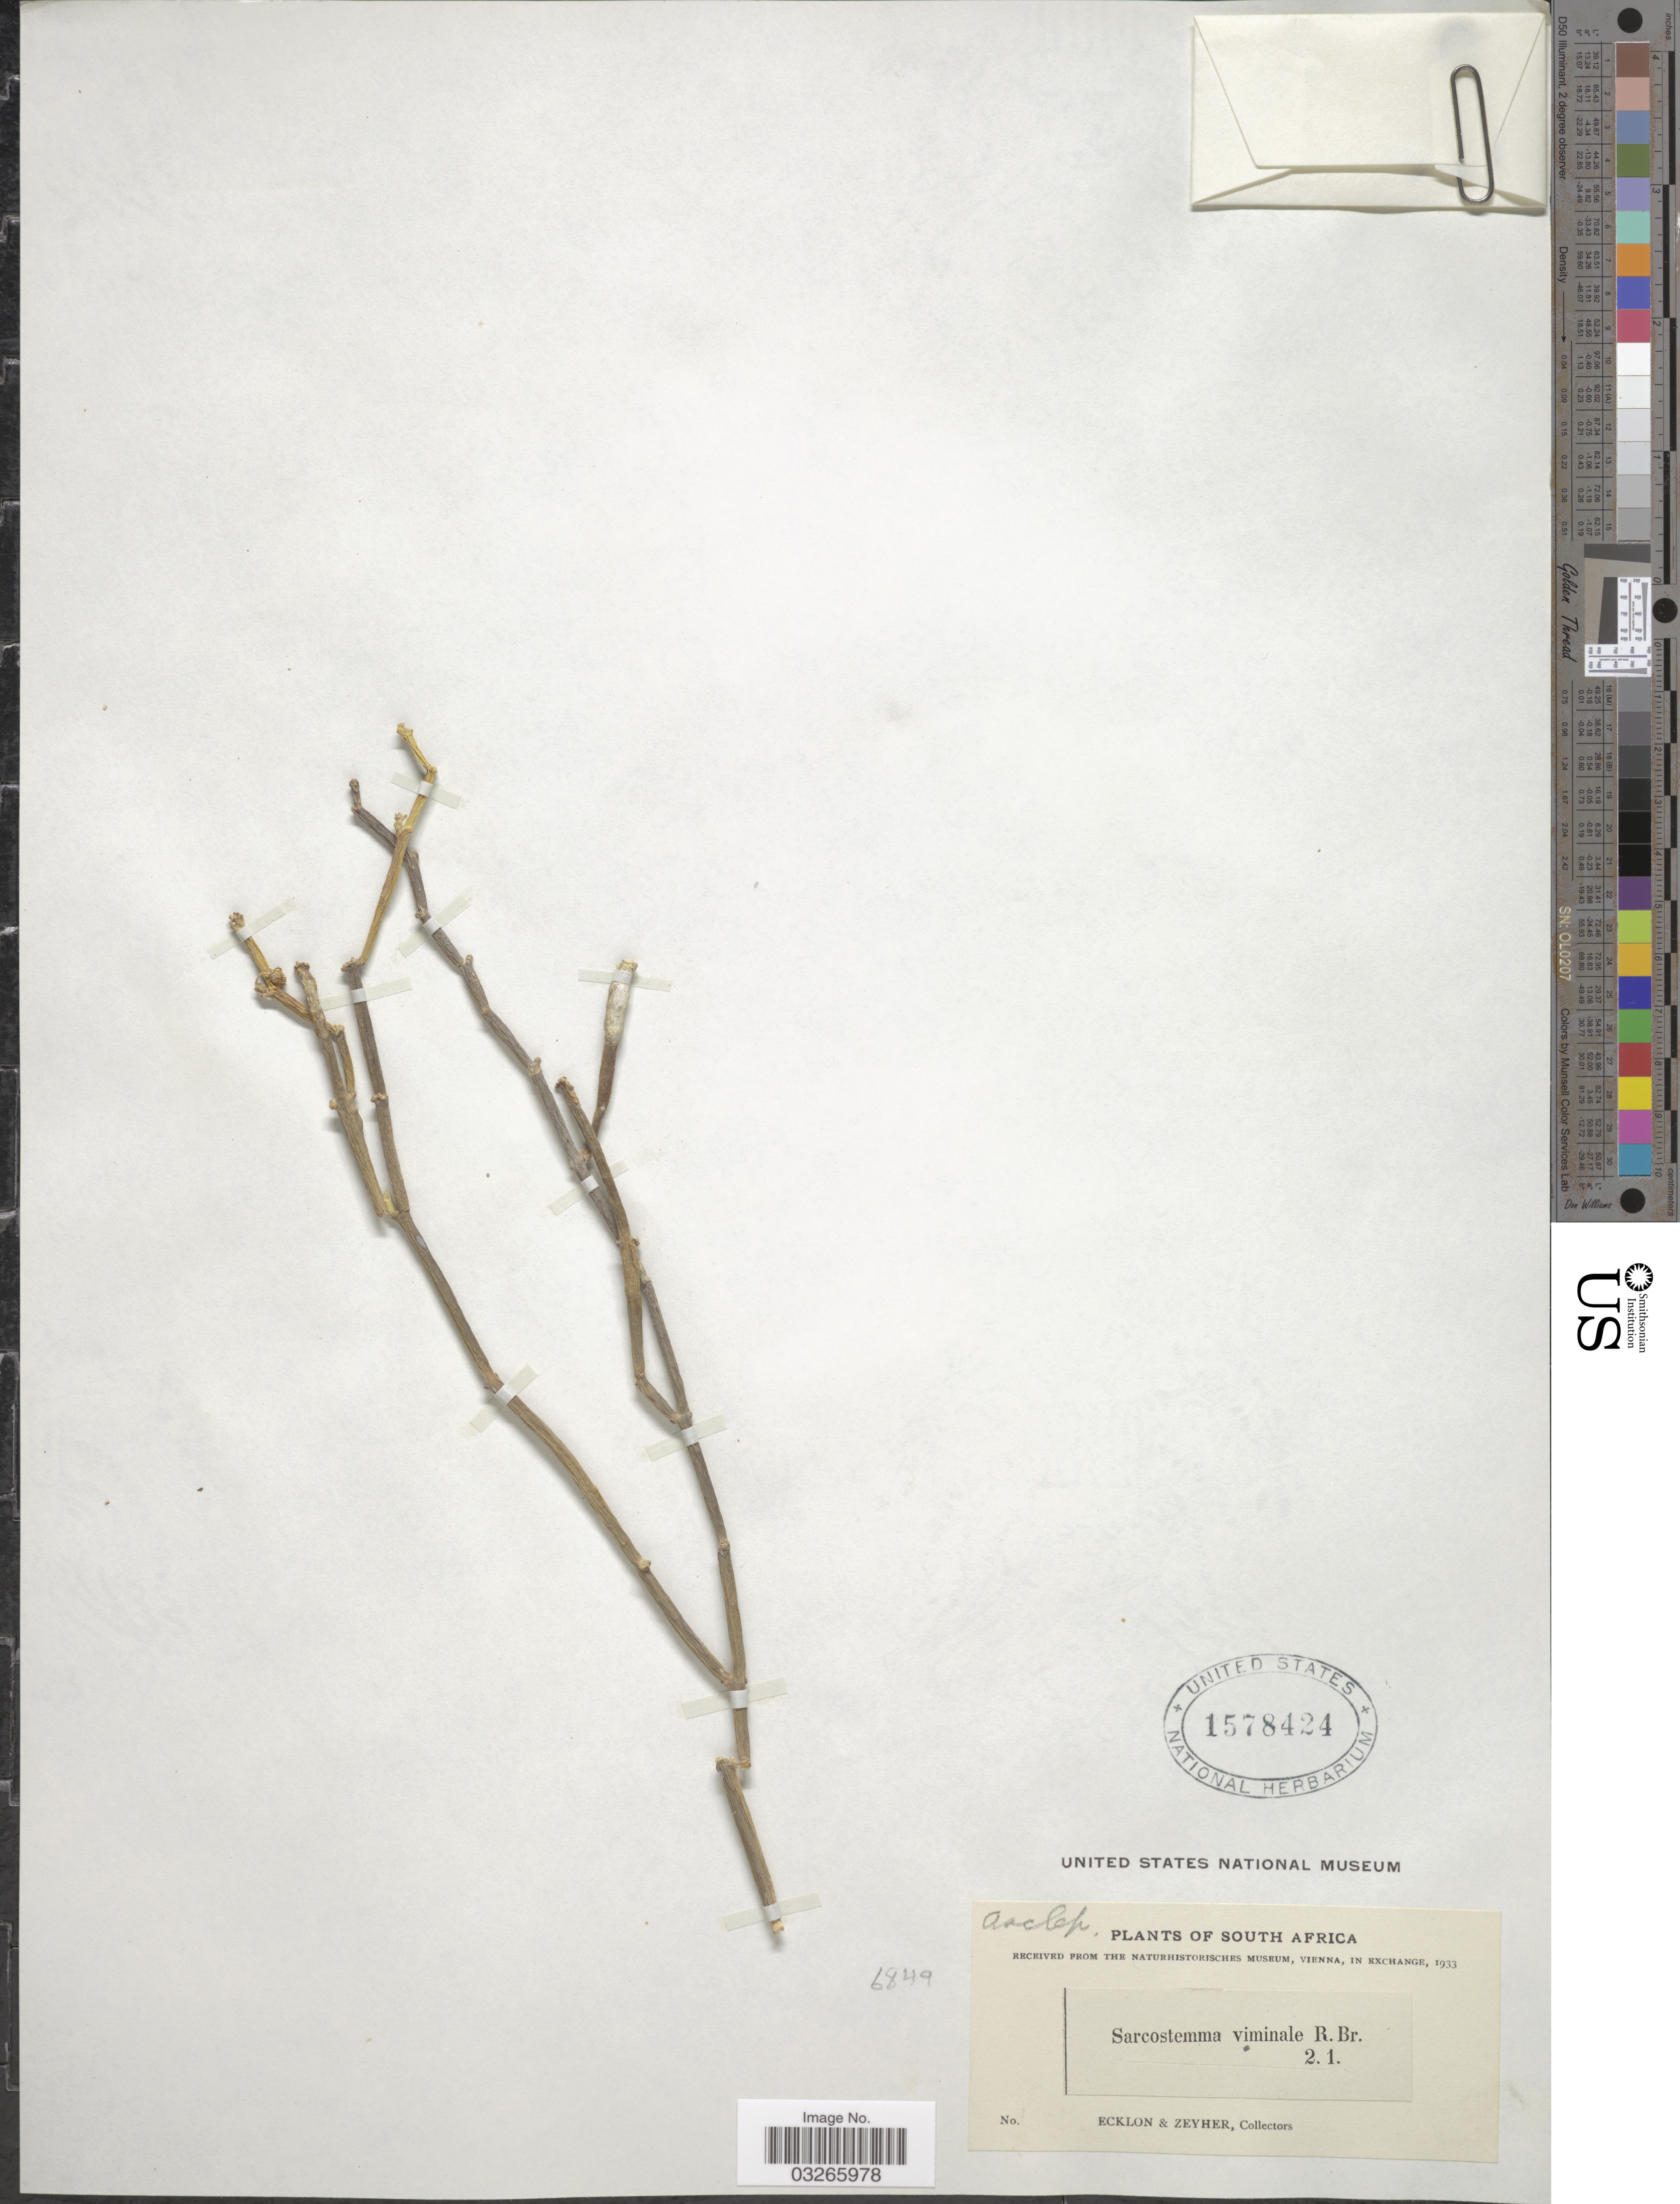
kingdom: Plantae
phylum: Tracheophyta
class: Magnoliopsida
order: Gentianales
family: Apocynaceae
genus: Sarcostemma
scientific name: Sarcostemma viminale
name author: (Linn) R. Br.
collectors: -. Ecklon & -. Zeyher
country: South Africa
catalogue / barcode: US 1578424